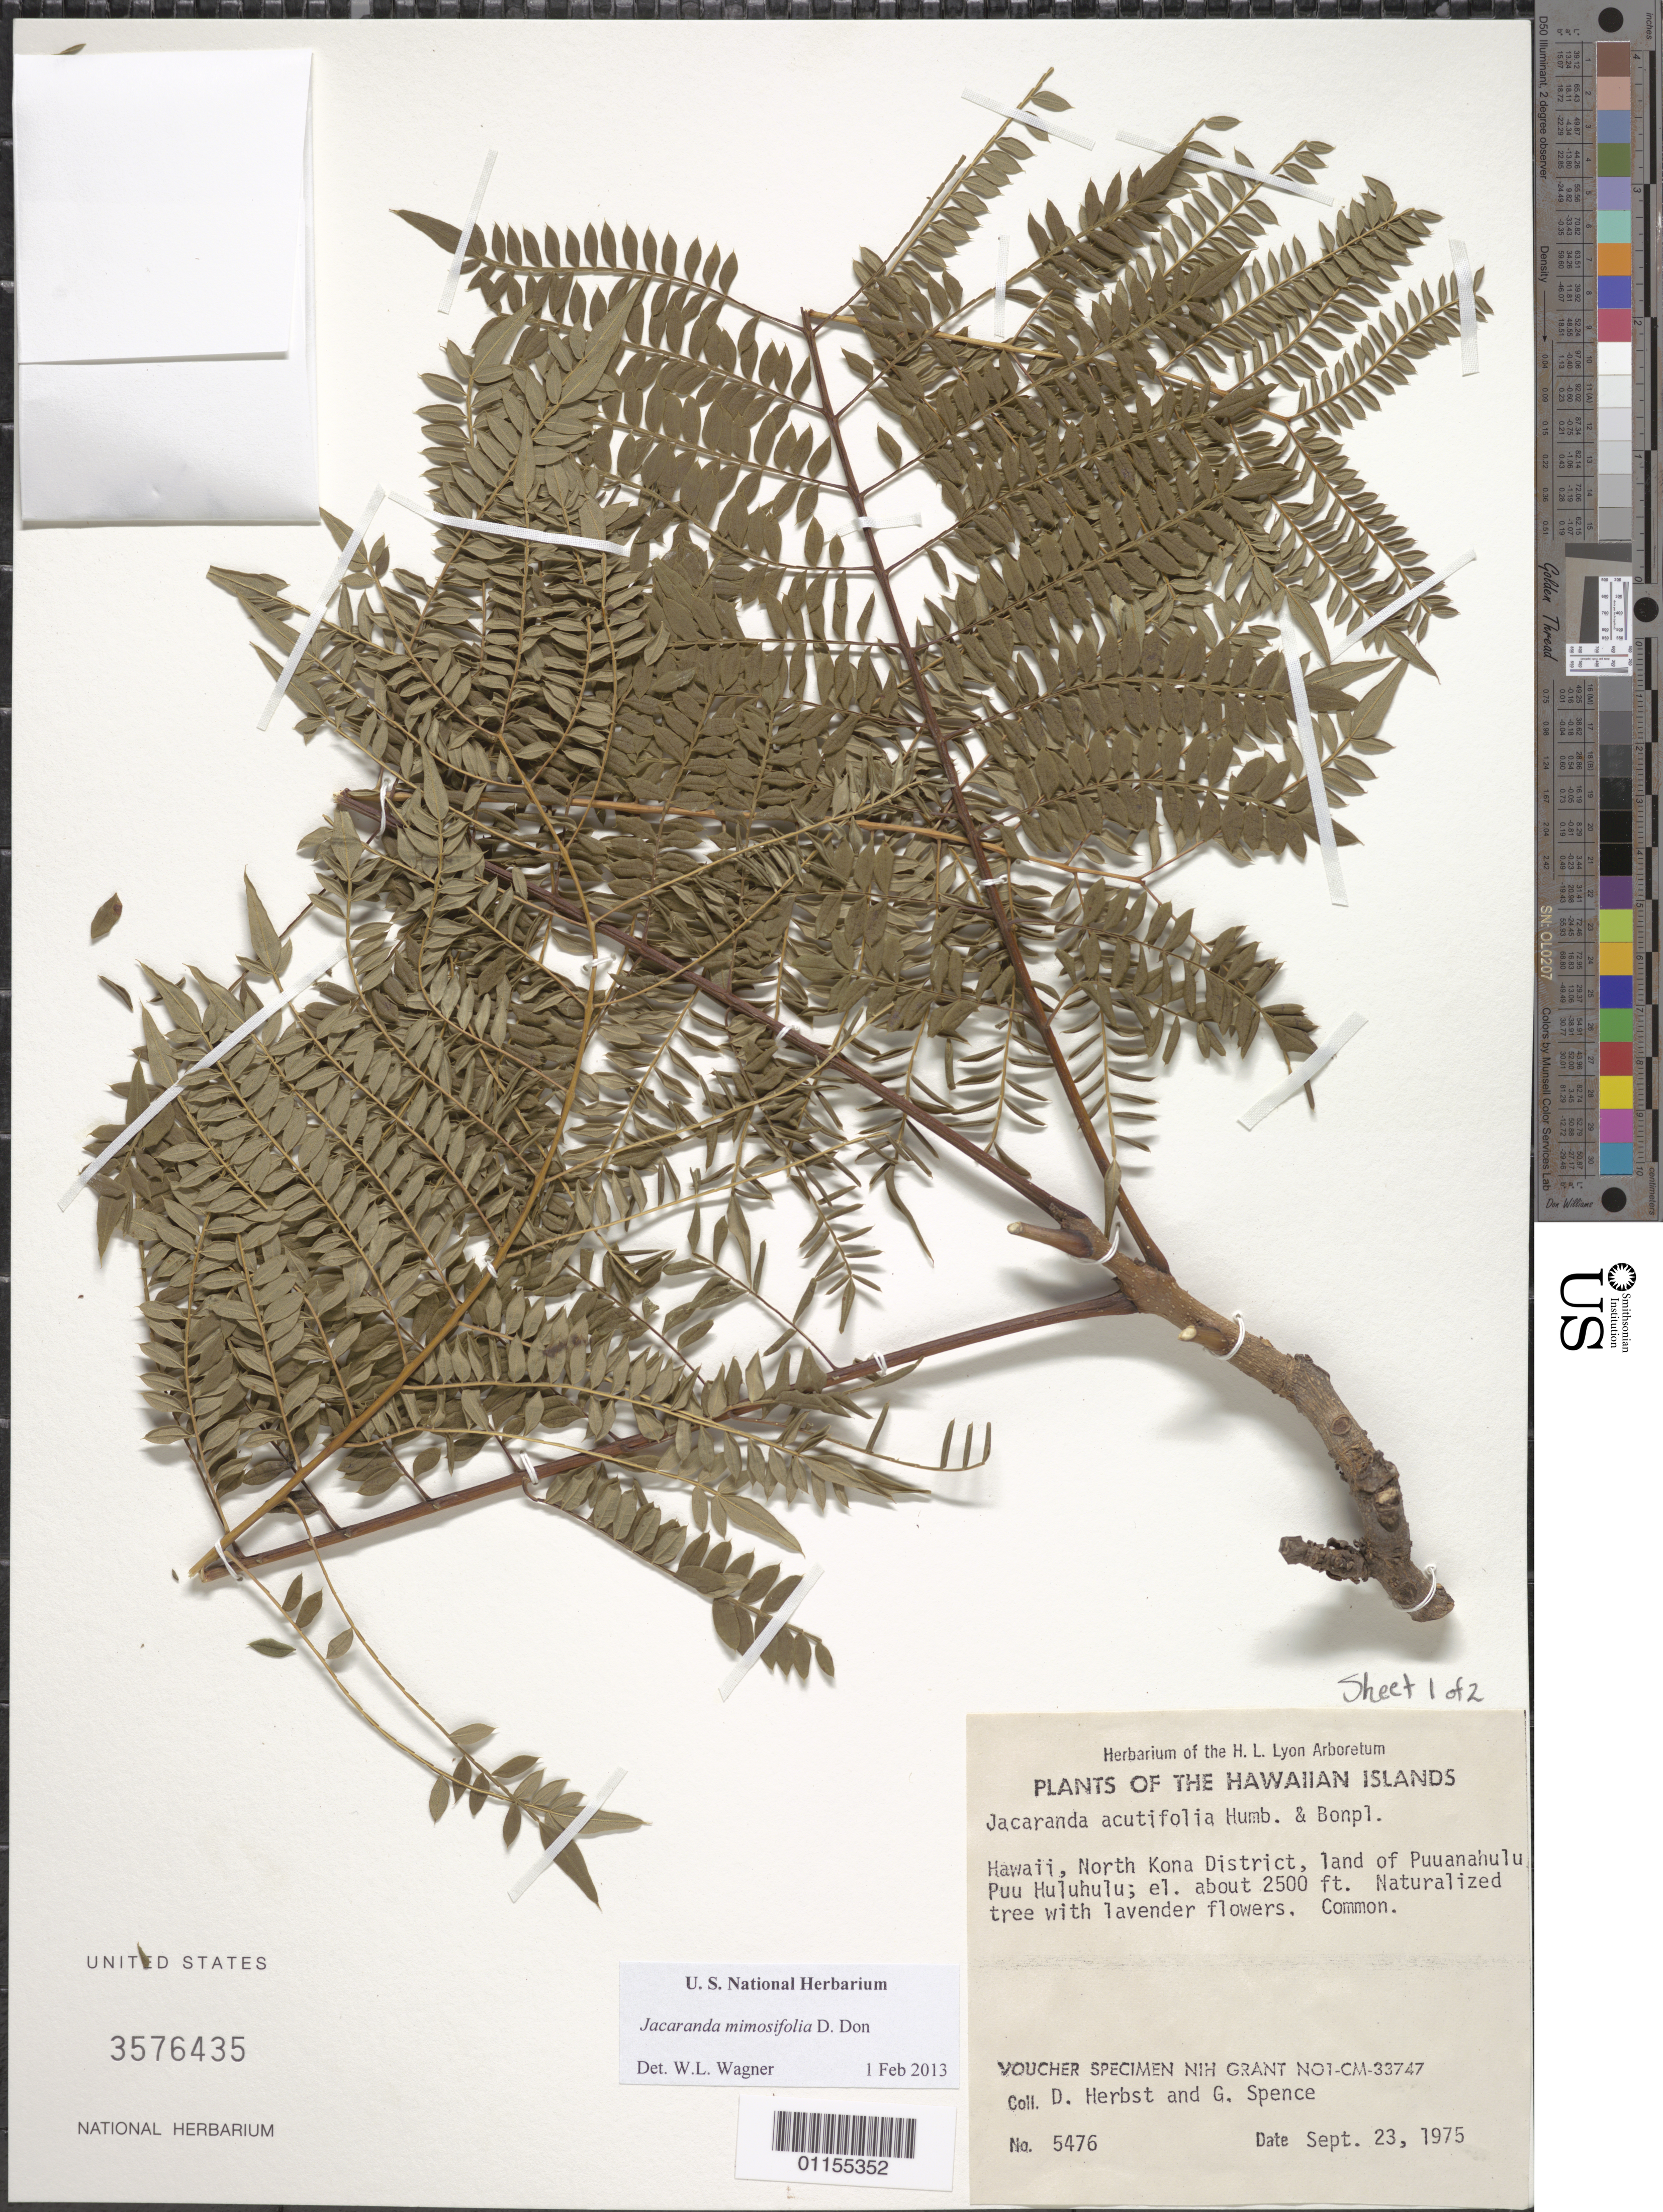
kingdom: Plantae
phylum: Tracheophyta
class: Magnoliopsida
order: Lamiales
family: Bignoniaceae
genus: Jacaranda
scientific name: Jacaranda mimosifolia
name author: D. Don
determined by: Wagner, W. L., (BOT), Smithsonian Institution - National Museum of Natural History (UNITED STATES)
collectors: D. R. Herbst & G. Spence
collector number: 5476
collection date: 1975-09-23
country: United States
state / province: Hawaii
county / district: Hawaii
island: Hawaii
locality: North Kona District, land of Pu'uanahulu Pu'u Huluhulu.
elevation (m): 762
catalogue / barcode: US 3576435